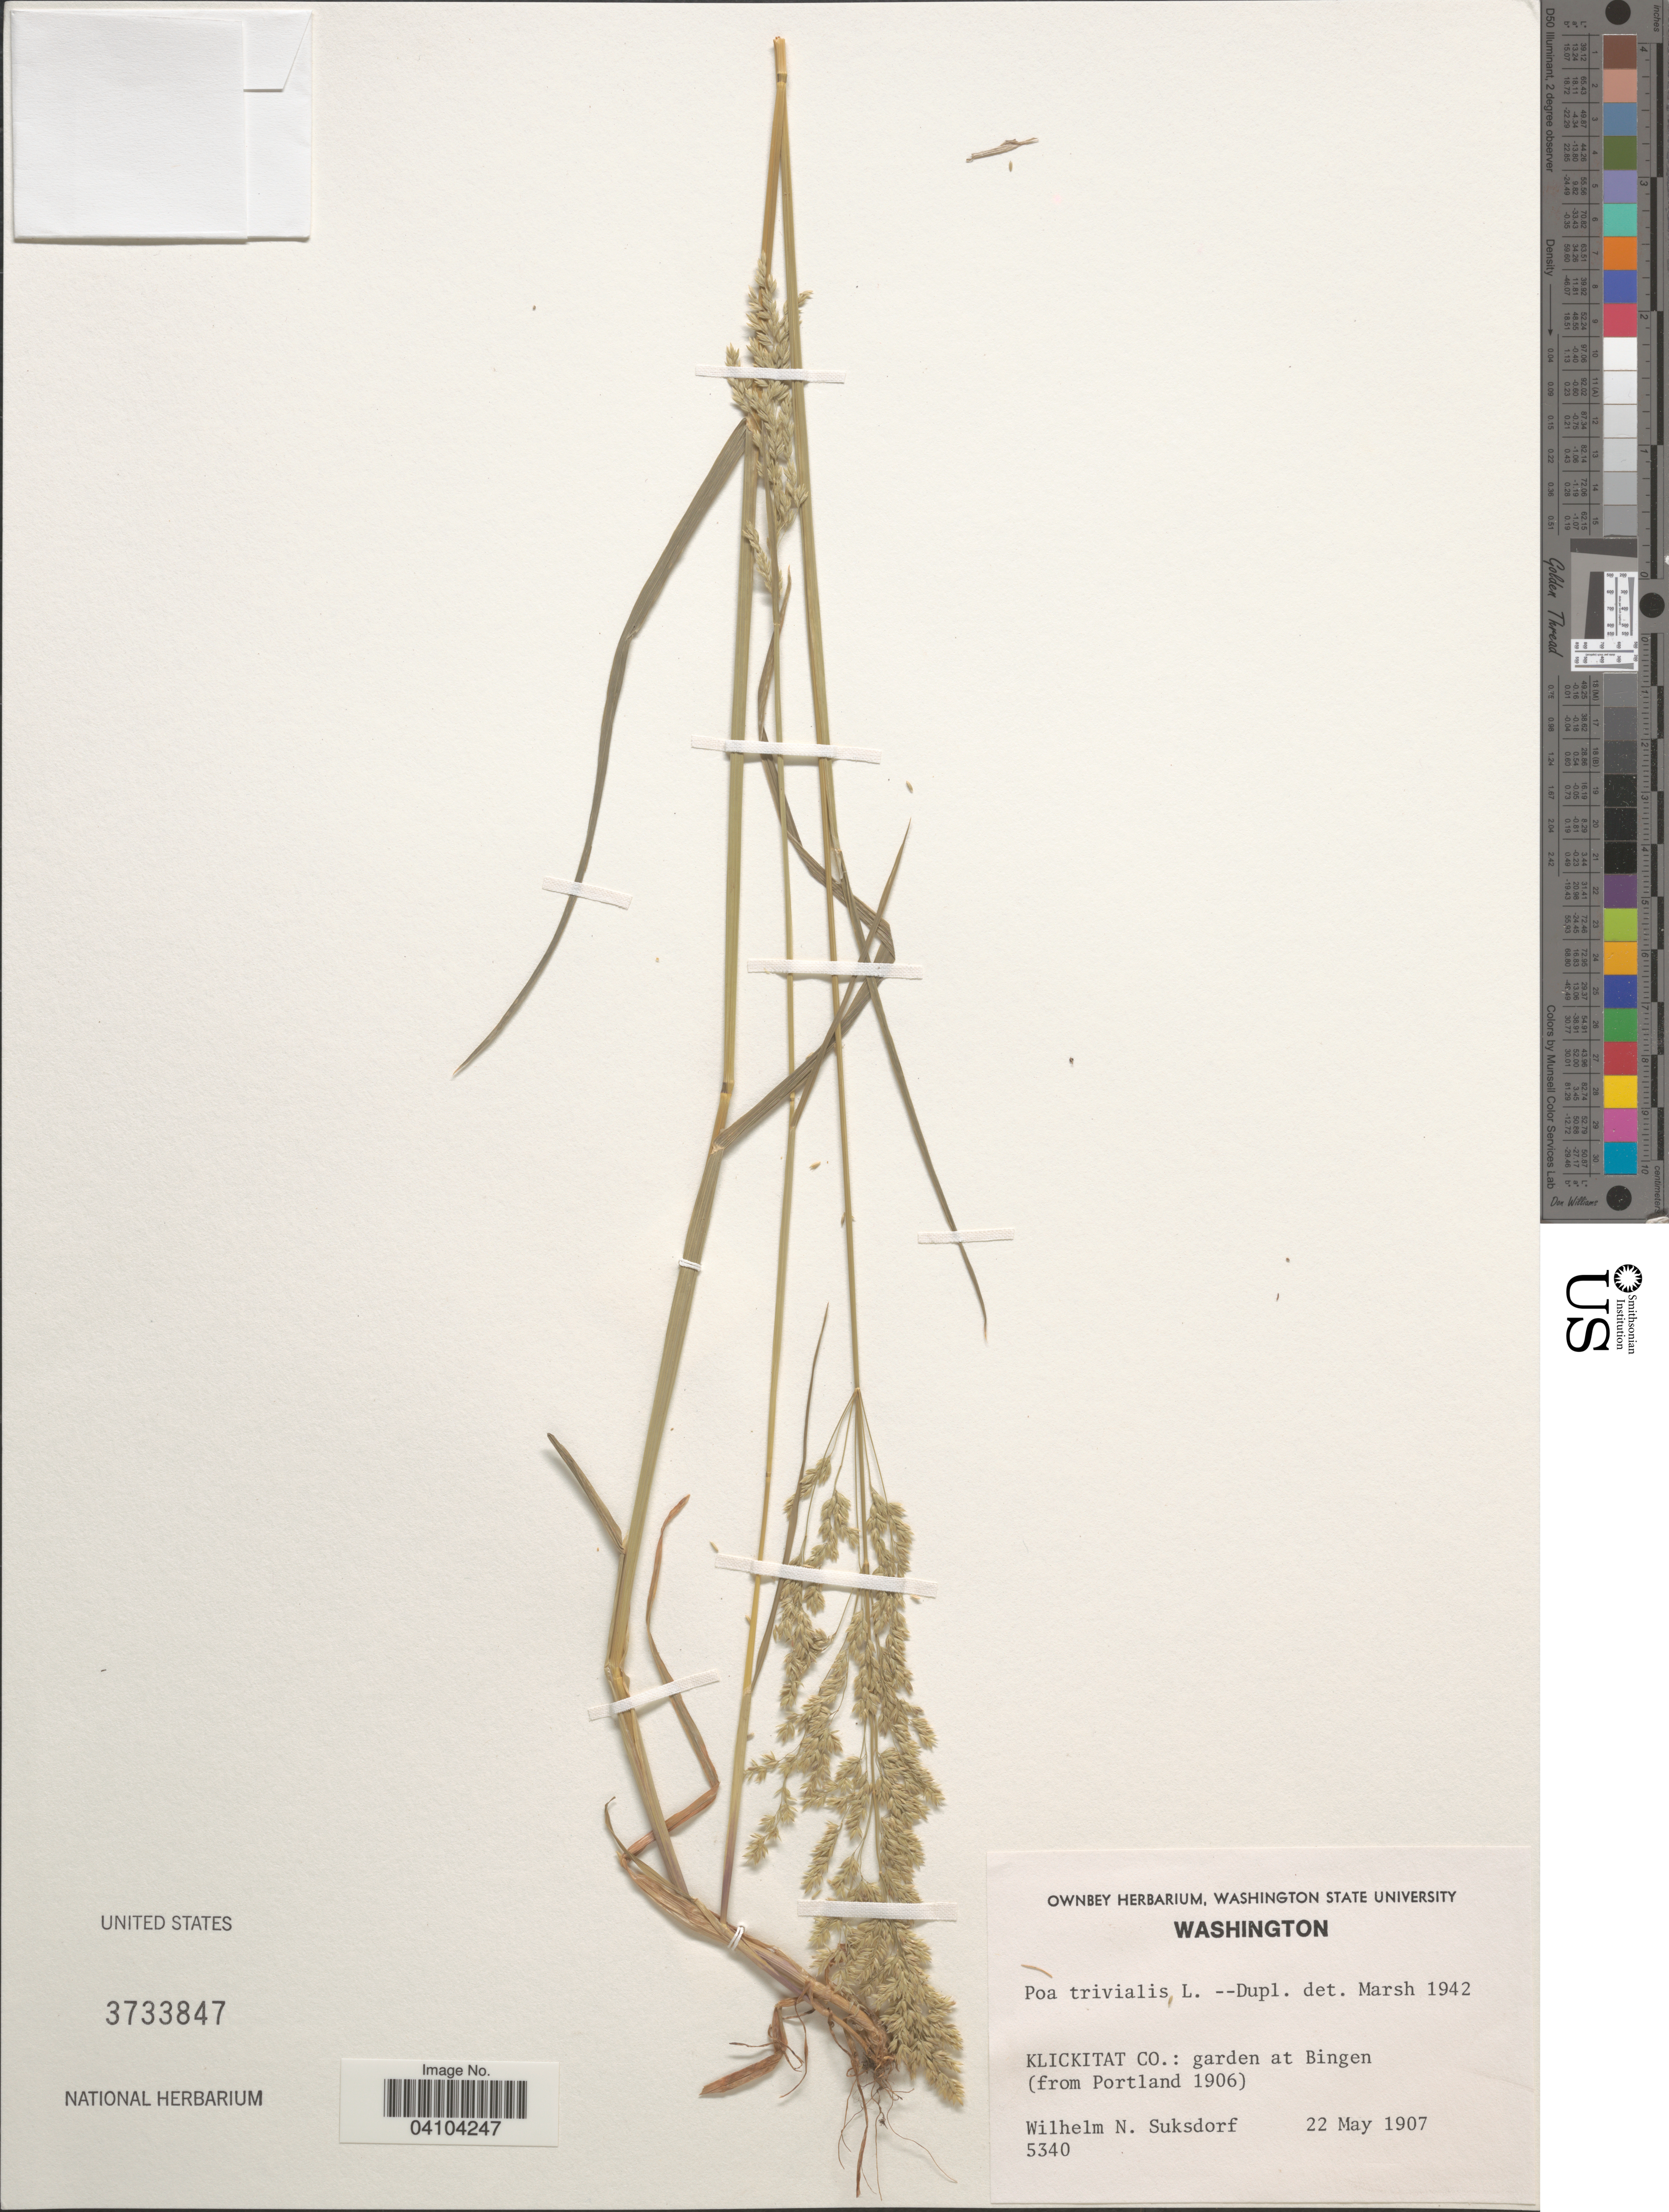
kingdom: Plantae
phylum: Tracheophyta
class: Liliopsida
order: Poales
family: Poaceae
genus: Poa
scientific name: Poa trivialis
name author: L.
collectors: W. N. Suksdorf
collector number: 5340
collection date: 1907-05-22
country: United States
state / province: Washington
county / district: Klickitat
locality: Klickitat Co.: garden at Bingen (from Portland 1906).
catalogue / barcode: US 3733847